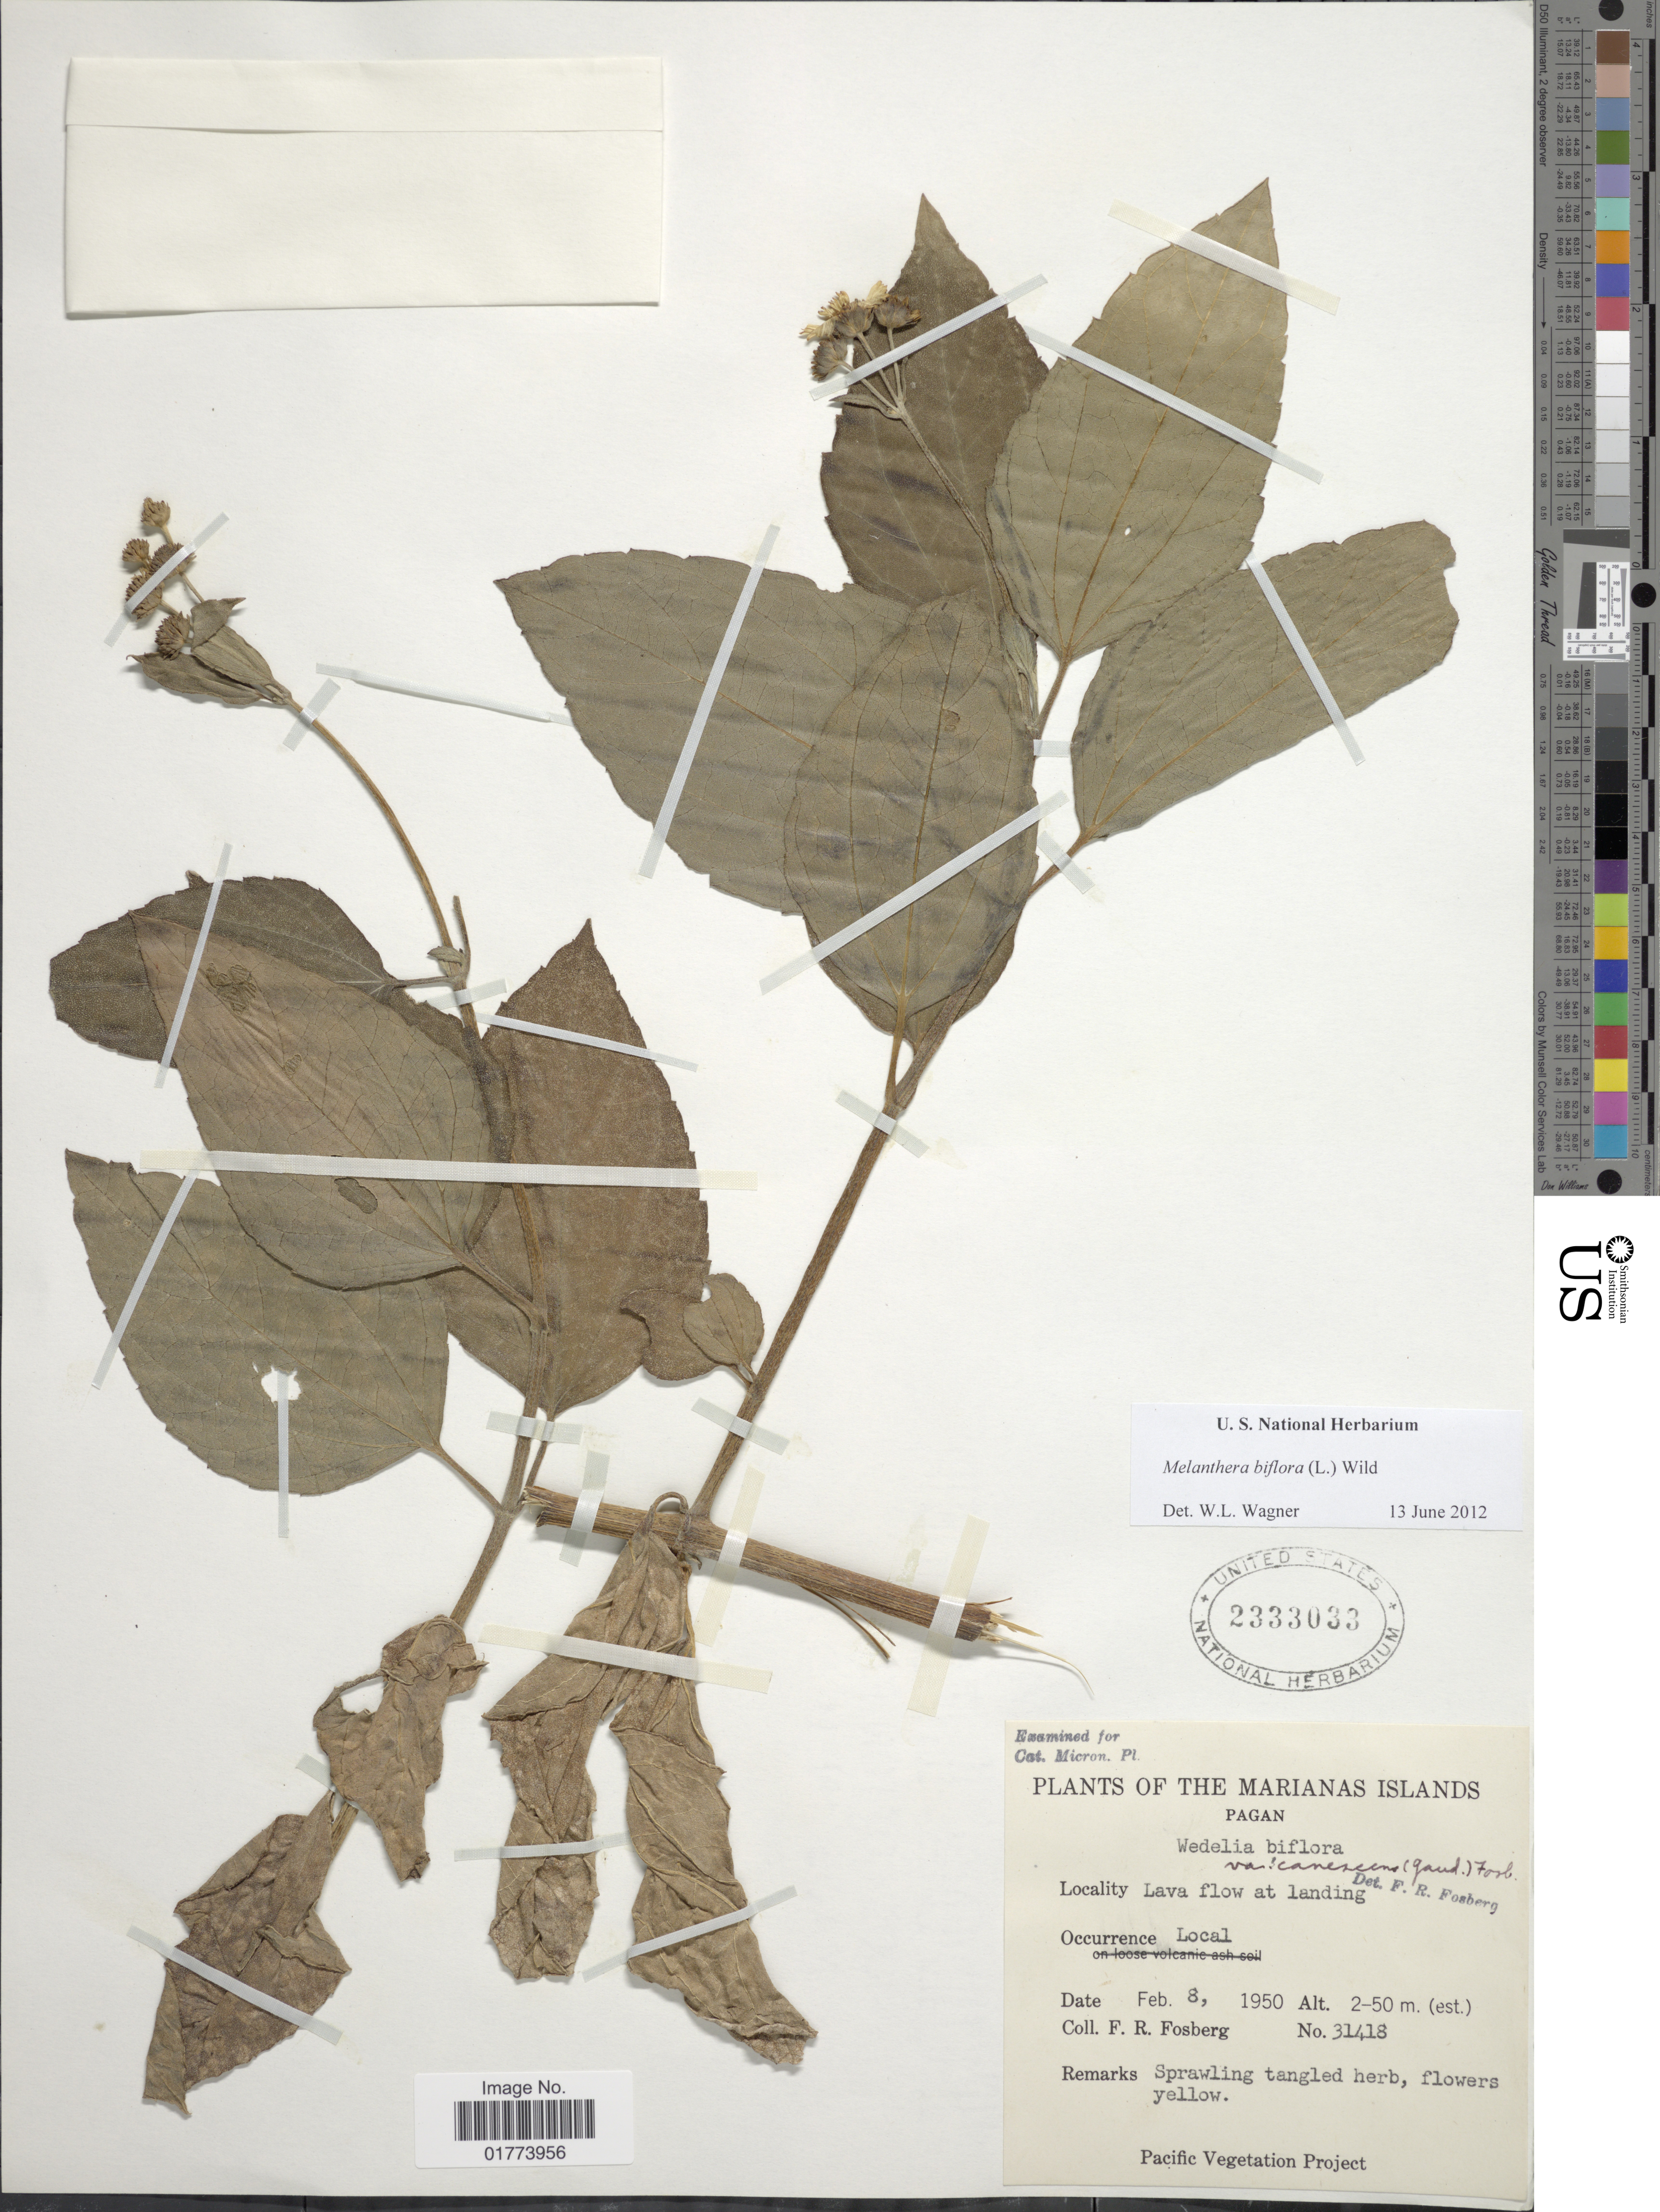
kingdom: Plantae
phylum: Tracheophyta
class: Magnoliopsida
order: Asterales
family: Asteraceae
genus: Wollastonia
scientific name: Wollastonia uniflora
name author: (Willd.) Orchard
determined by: Wagner, W. L., (BOT), Smithsonian Institution - National Museum of Natural History (UNITED STATES)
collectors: F. R. Fosberg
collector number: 31418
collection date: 1950-02-08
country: Northern Mariana Islands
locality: Marianas Islands, Pagan, Lava flow at landing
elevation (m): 2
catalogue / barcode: US 2333033